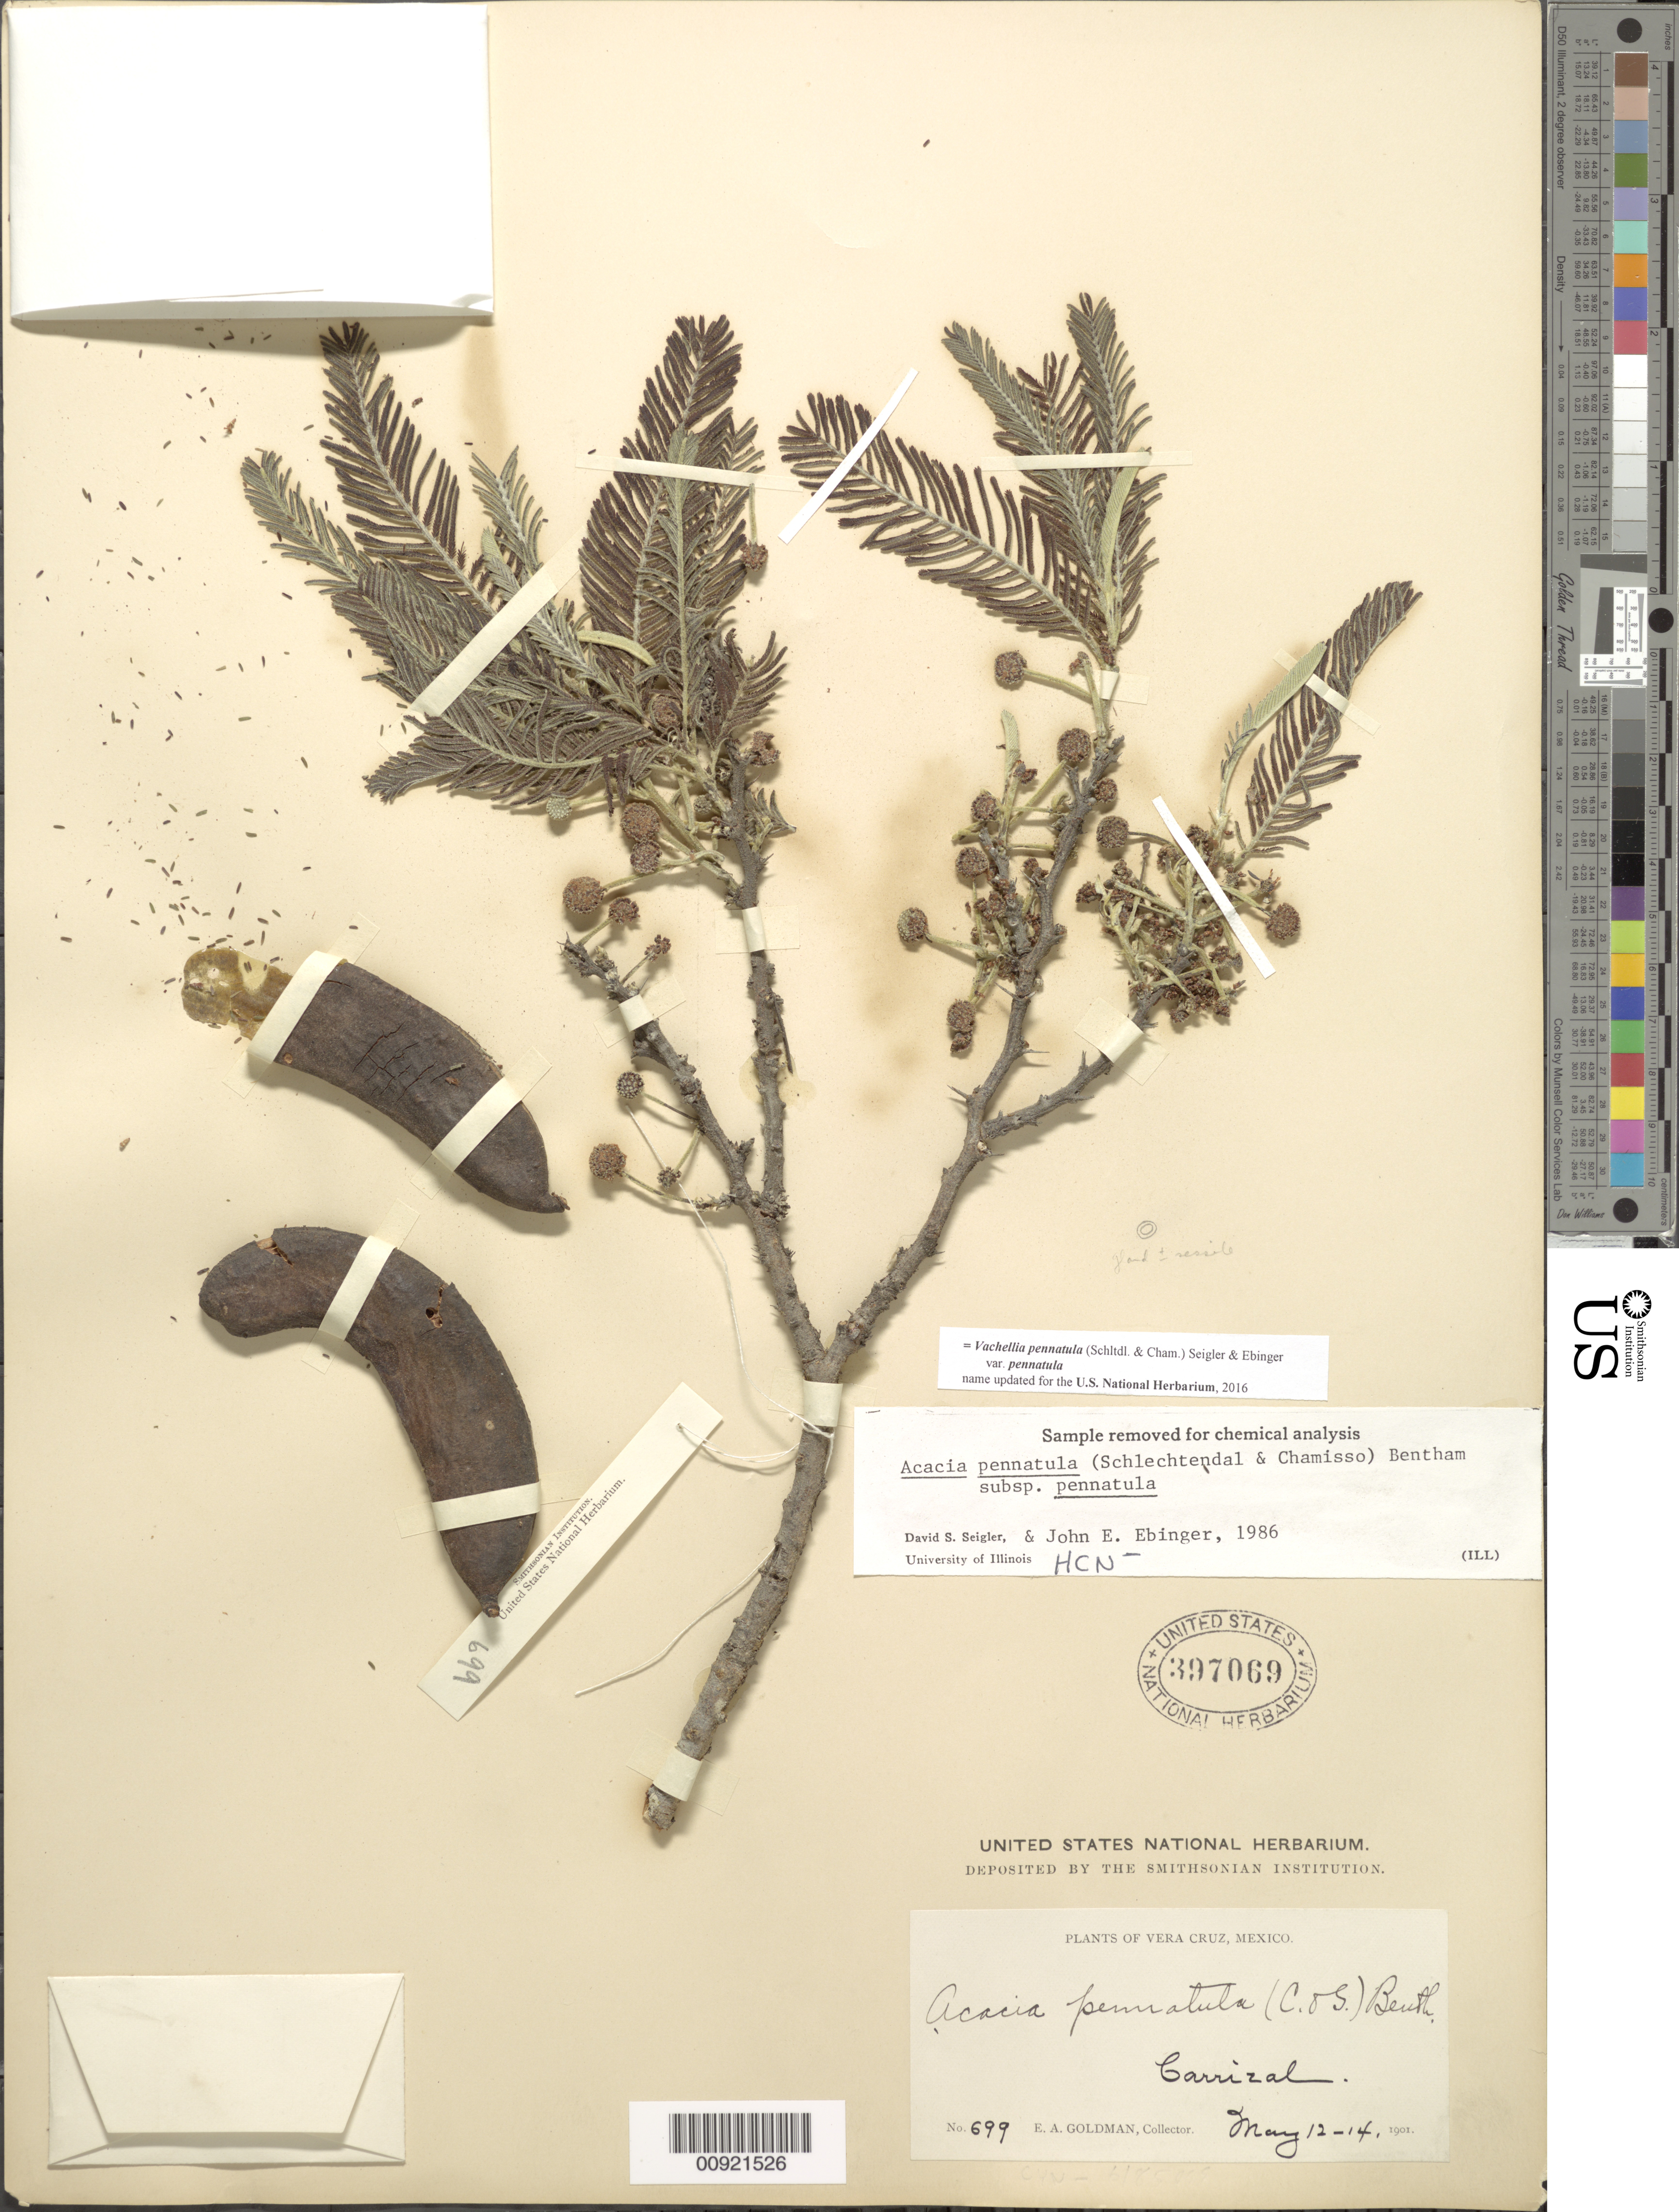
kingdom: Plantae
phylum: Tracheophyta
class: Magnoliopsida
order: Fabales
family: Fabaceae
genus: Vachellia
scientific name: Vachellia pennatula var. pennatula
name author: (Schltdl. & Cham.) Seigler & Ebinger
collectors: E. A. Goldman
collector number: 699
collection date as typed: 12 May 1901 to 14 May 1901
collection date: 1901-05-12/1901-05-14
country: Mexico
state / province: Veracruz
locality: Carrizal.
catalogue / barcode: US 397069